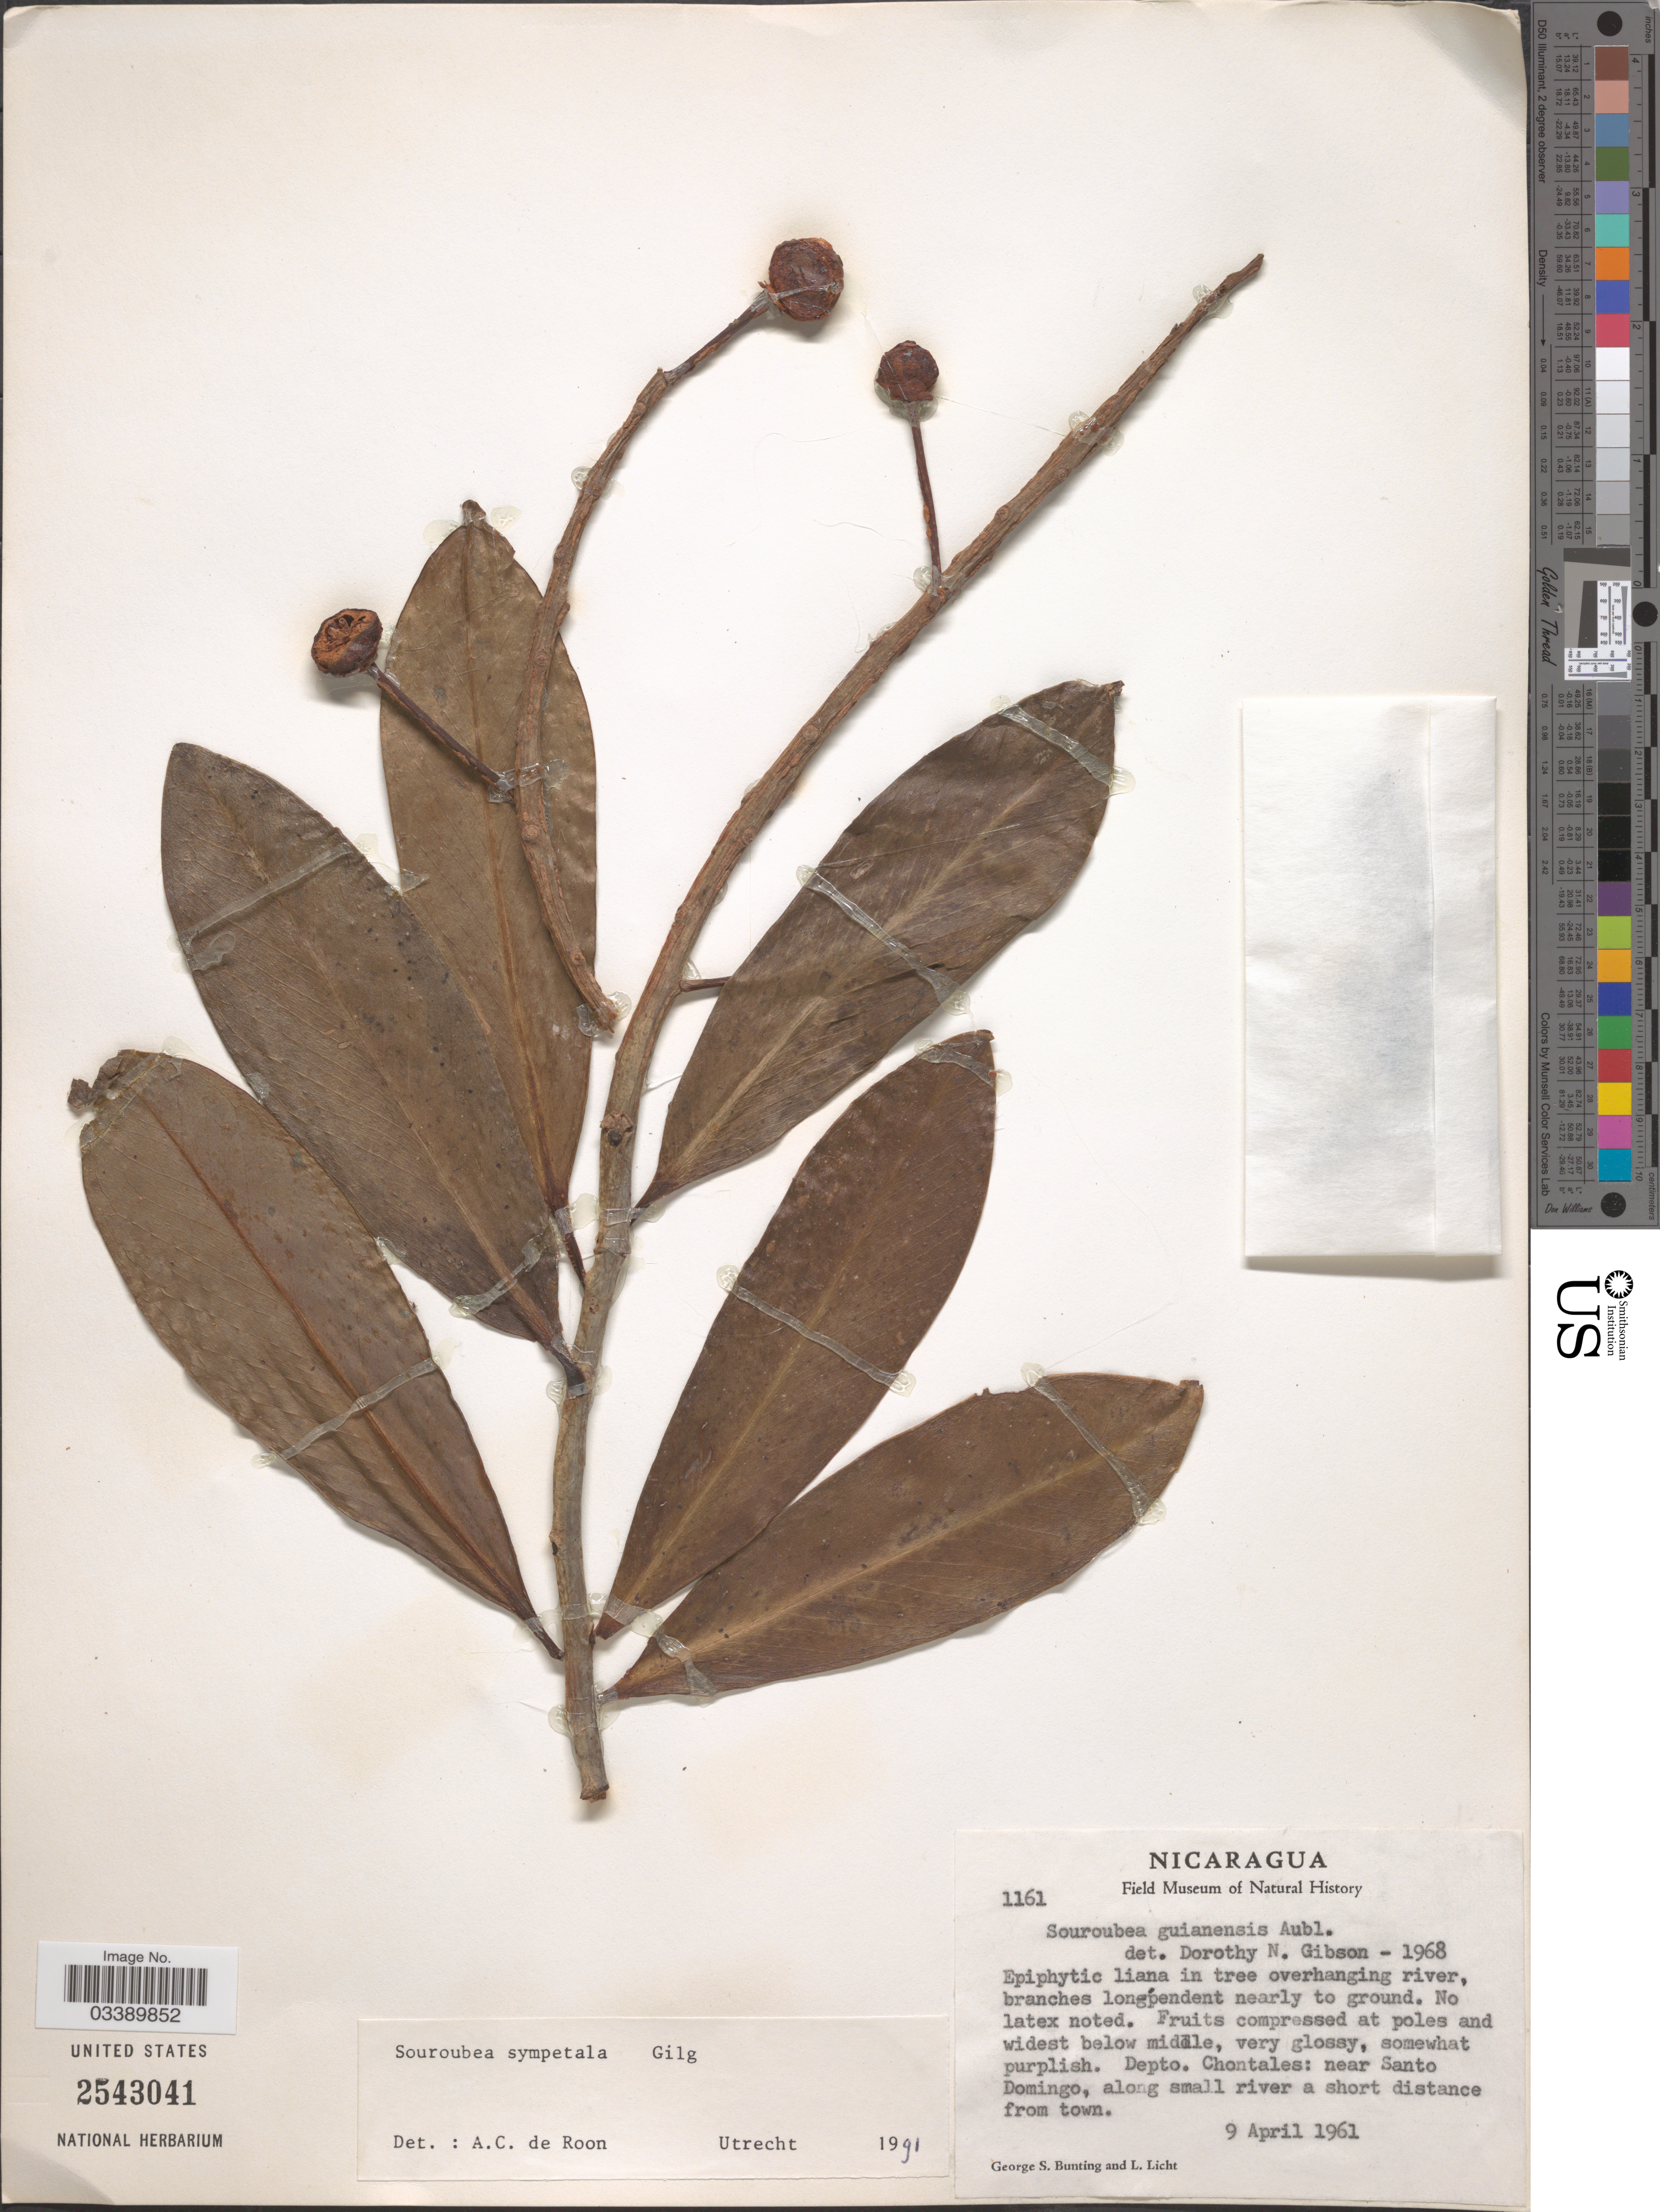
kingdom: Plantae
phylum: Tracheophyta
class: Magnoliopsida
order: Ericales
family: Marcgraviaceae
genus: Souroubea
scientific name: Souroubea sympetala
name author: Gilg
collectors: G. S. Bunting & L. Licht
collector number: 1161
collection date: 1961-04-09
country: Nicaragua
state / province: Chontales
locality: Dept. Chontales: near Santo Domingo, along small river a short distance from town.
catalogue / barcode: US 2543041